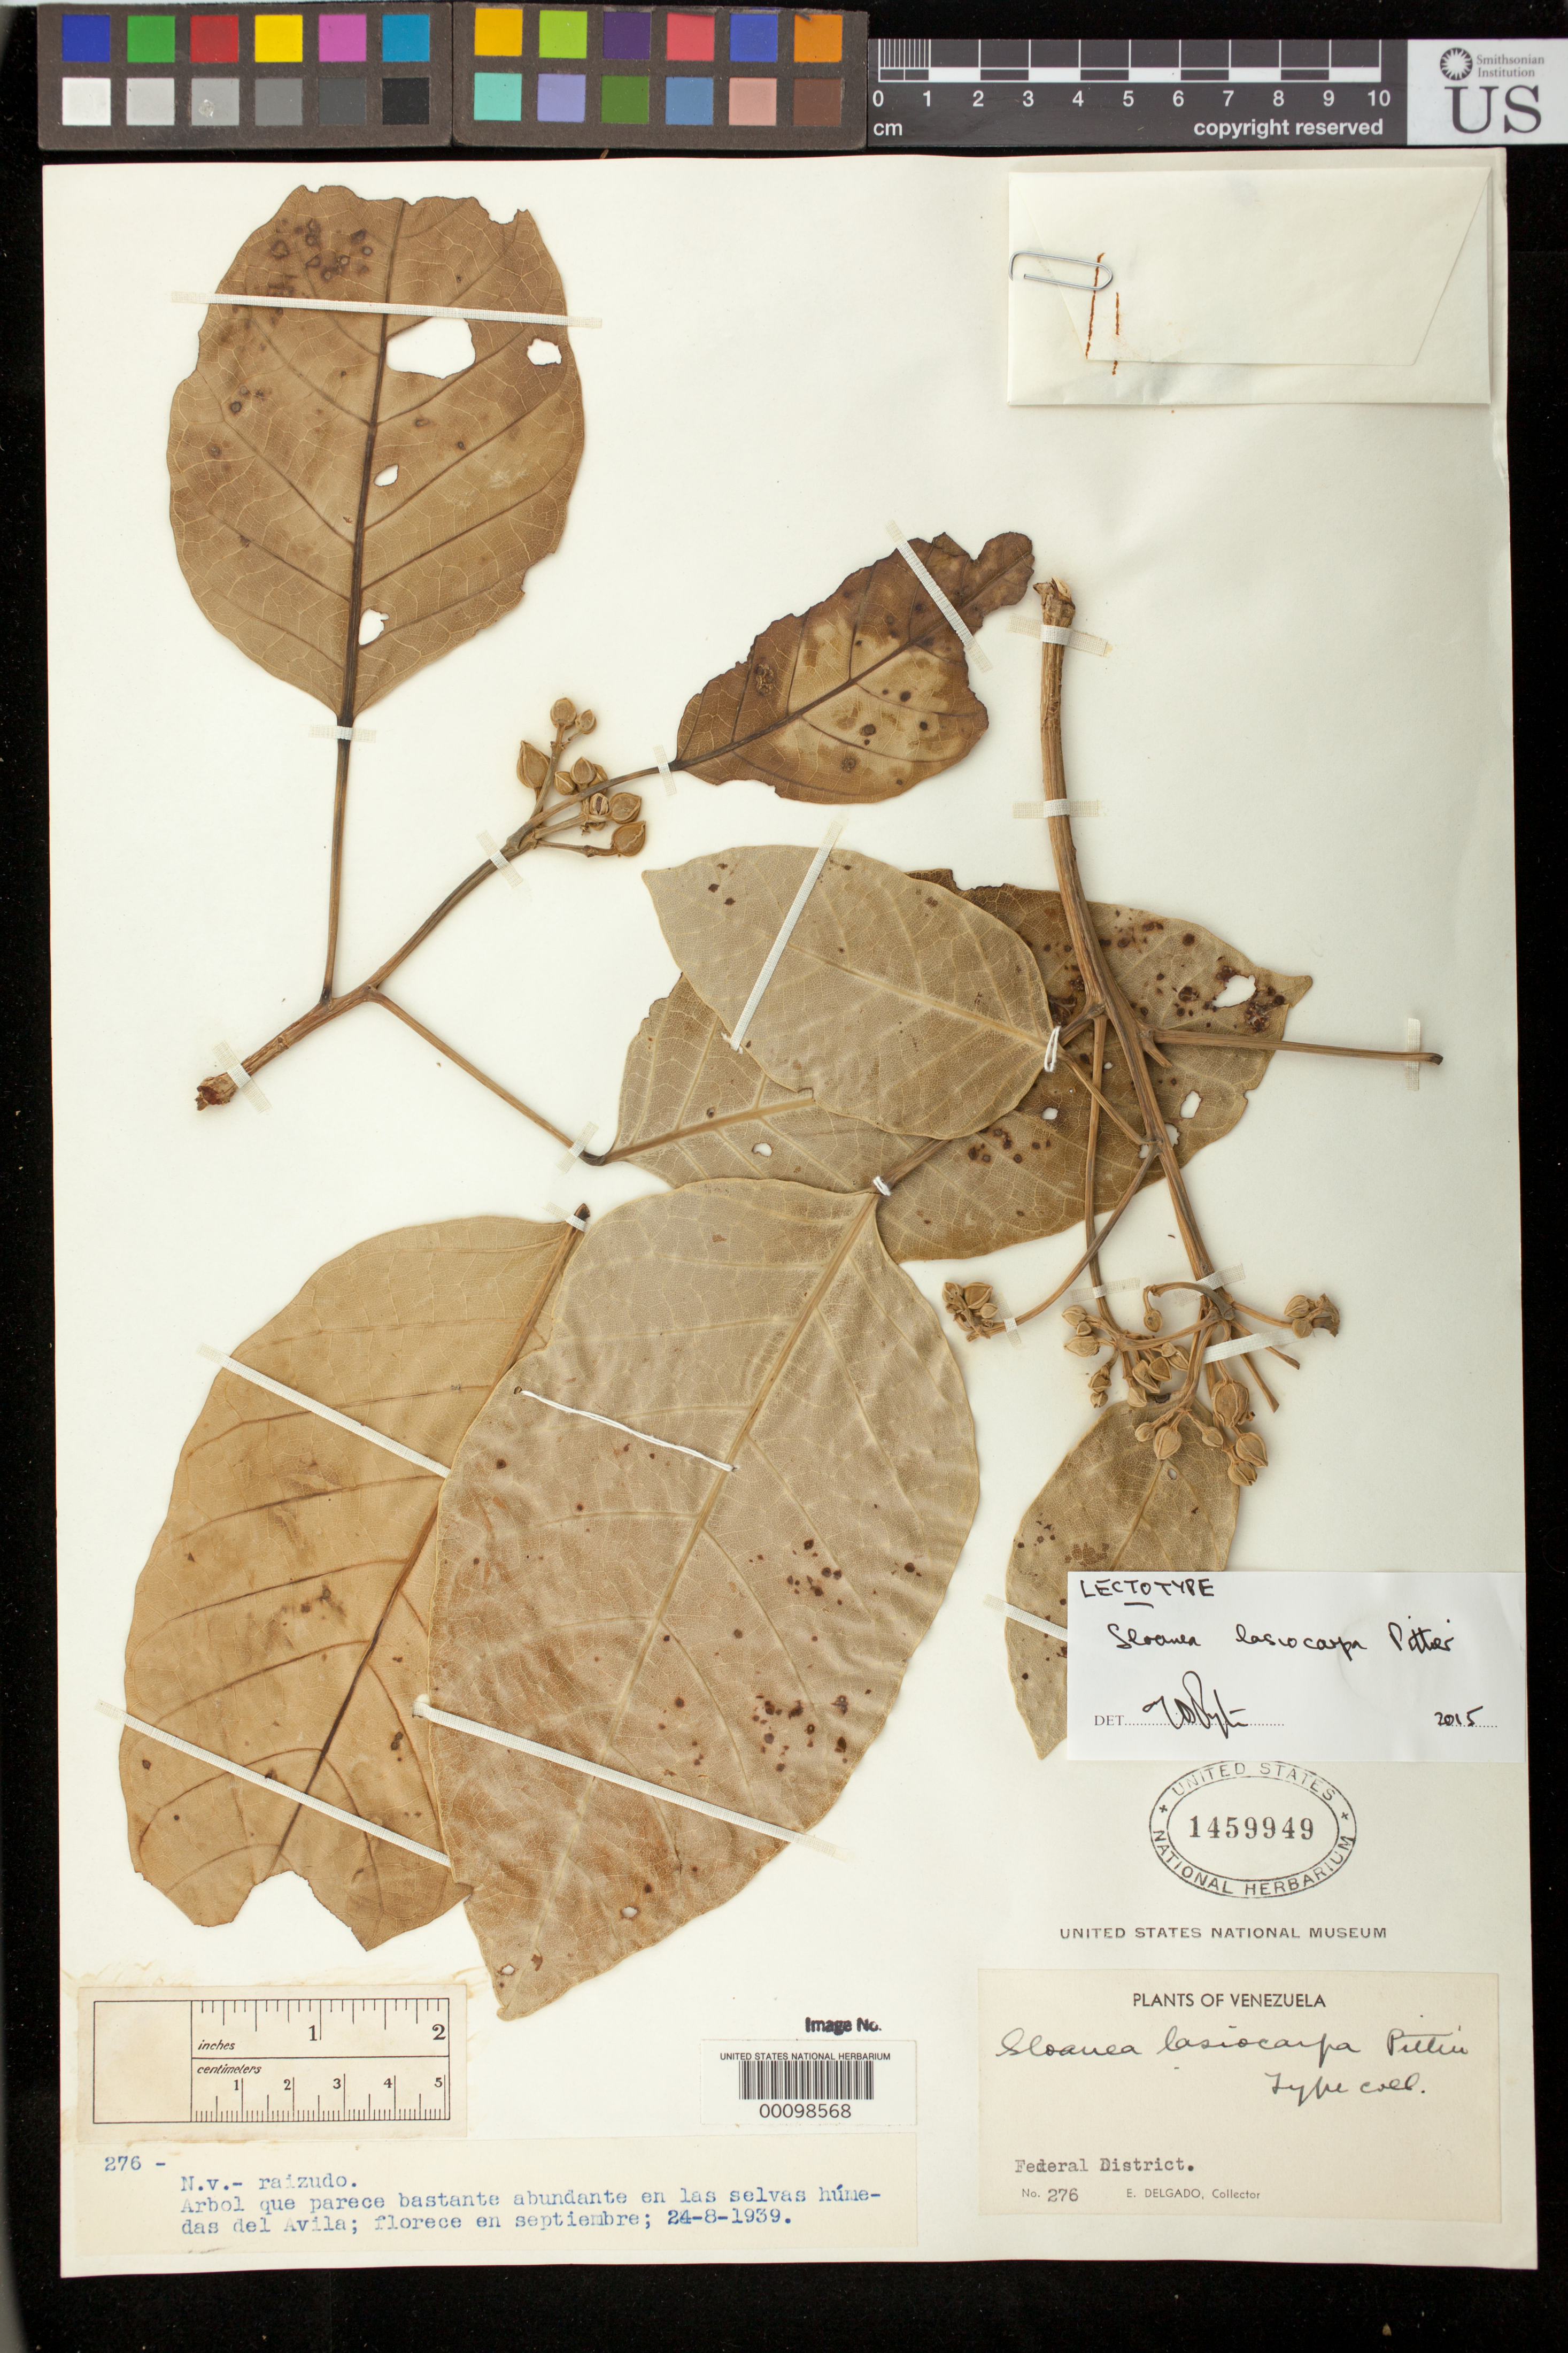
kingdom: Plantae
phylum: Tracheophyta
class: Magnoliopsida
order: Oxalidales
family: Elaeocarpaceae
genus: Sloanea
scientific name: Sloanea lasiocarpa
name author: Pittier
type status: Lectotype; Syntype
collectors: E. Delgado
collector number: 276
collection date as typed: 24 Aug 1939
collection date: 1939-08-24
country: Venezuela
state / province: Distrito Federal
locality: Selvas húmedas del Avila.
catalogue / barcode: US 1459949